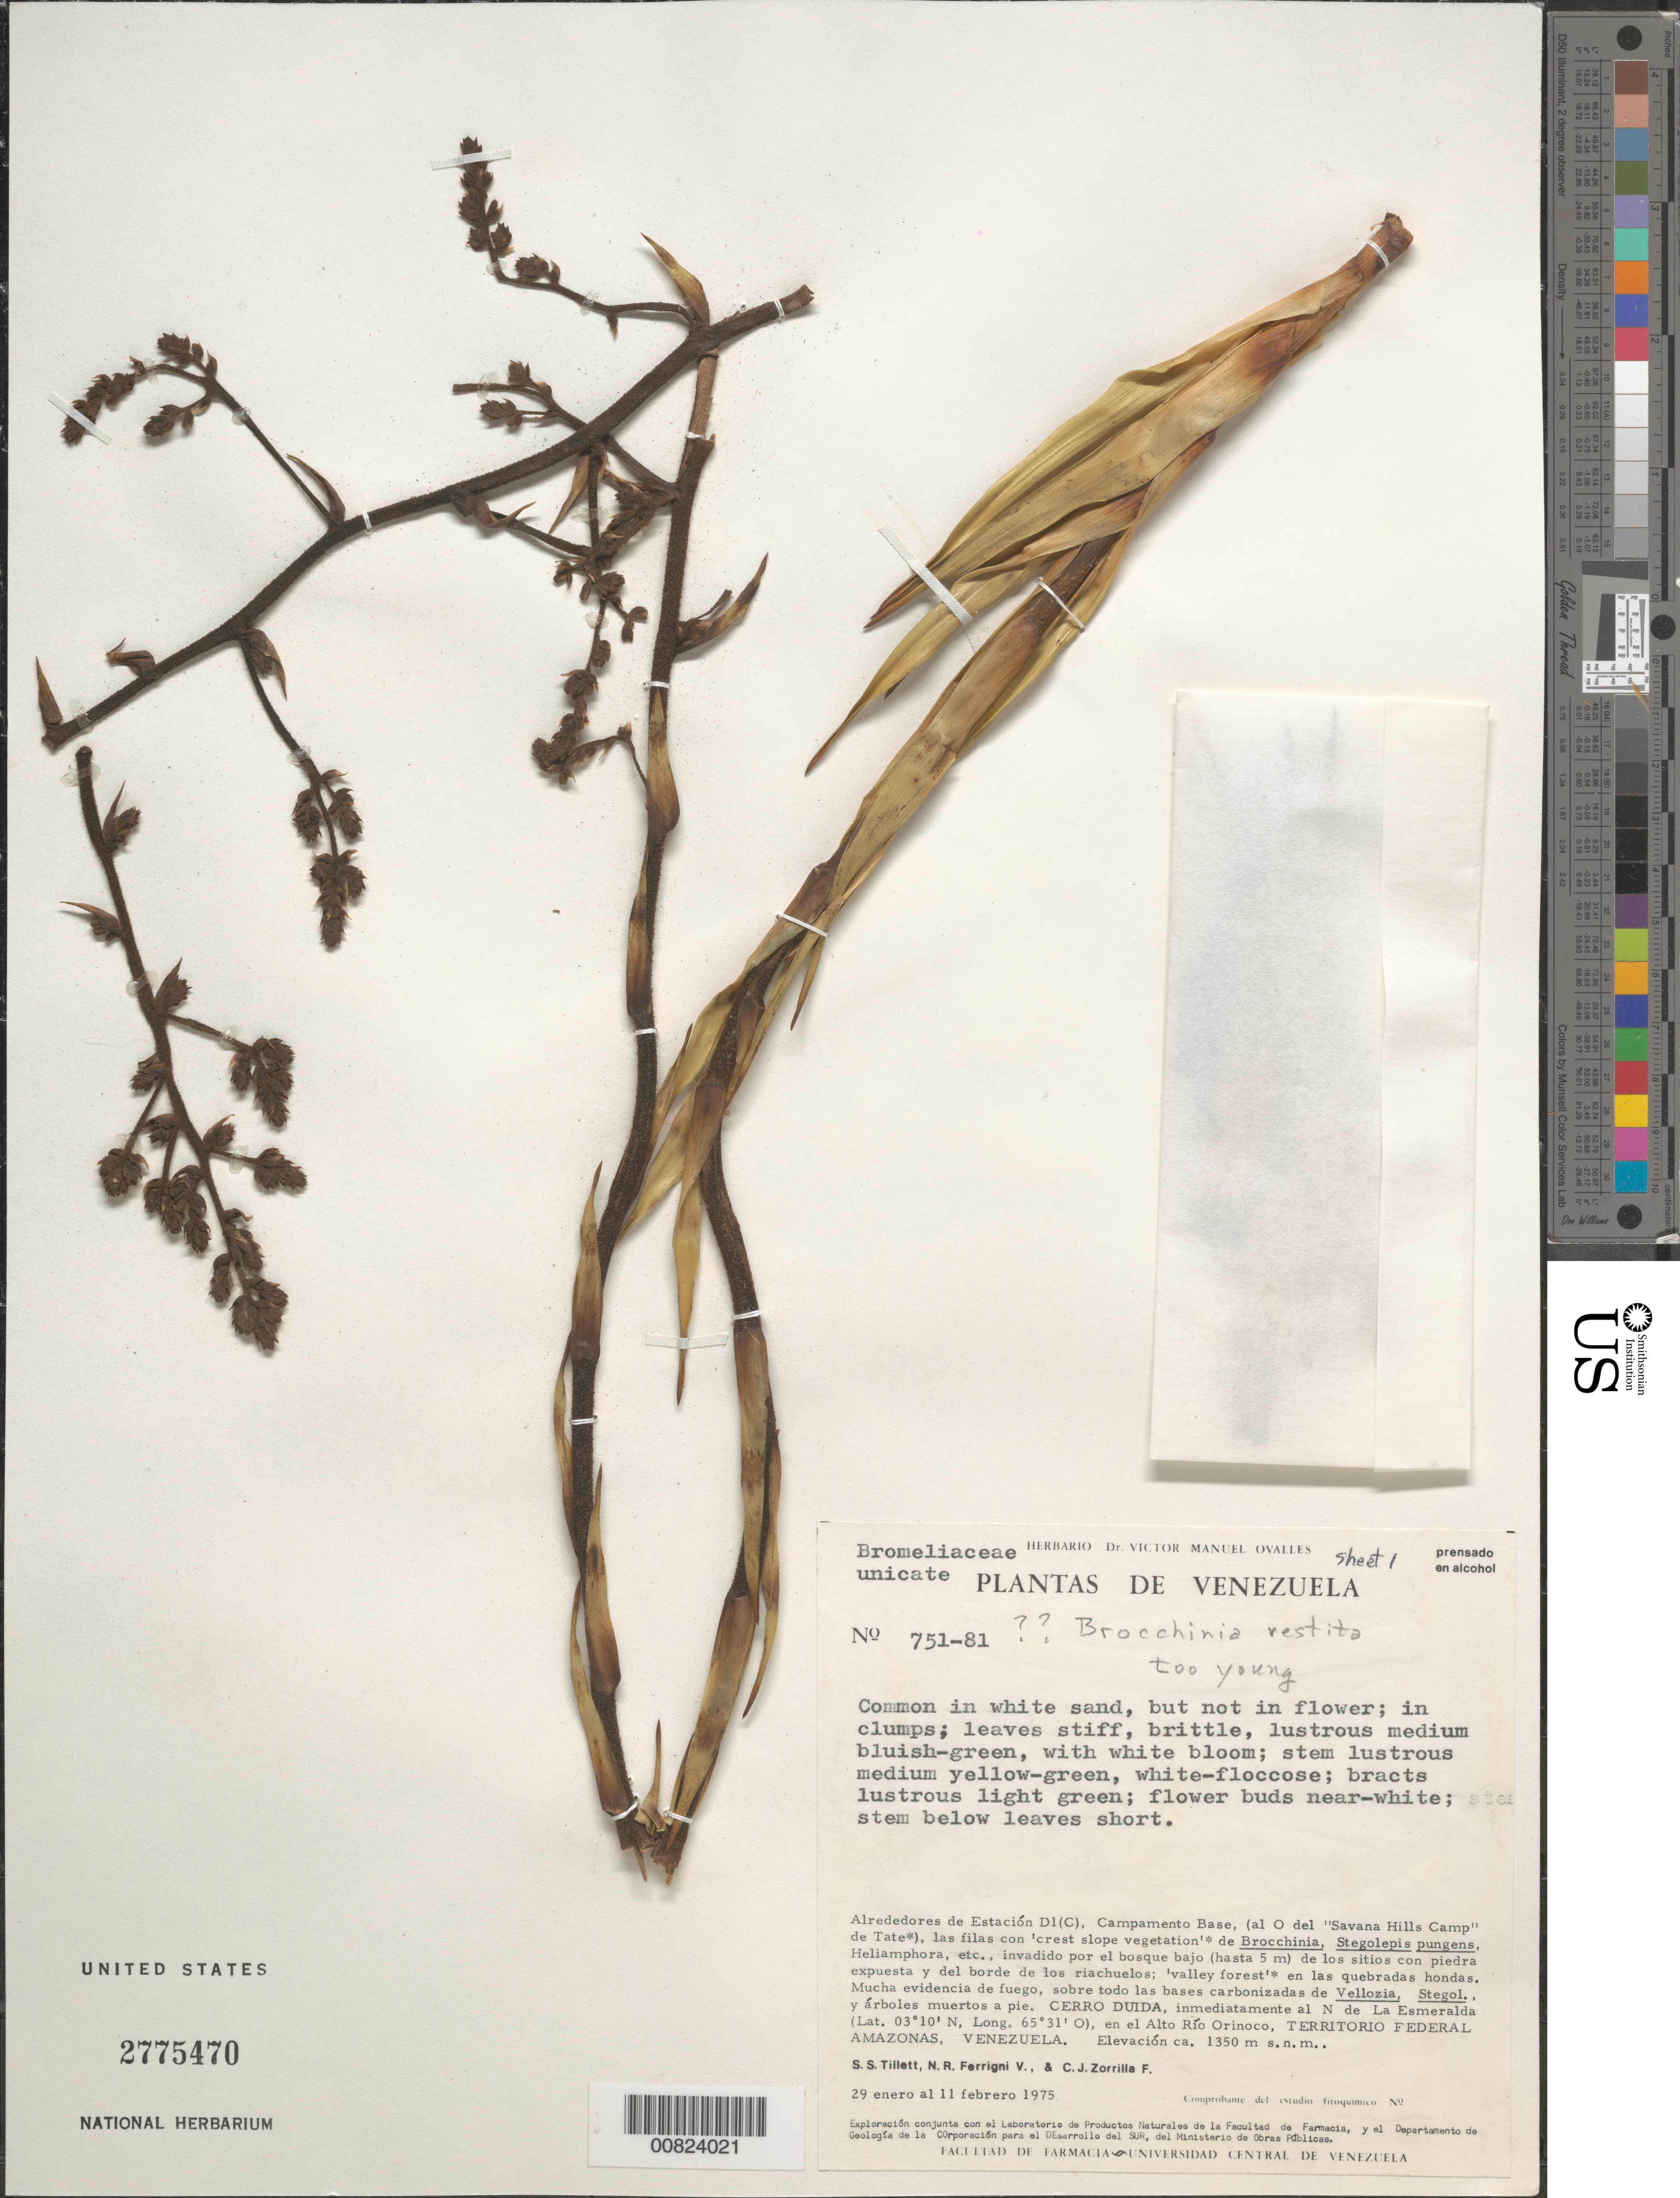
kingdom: Plantae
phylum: Tracheophyta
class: Liliopsida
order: Poales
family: Bromeliaceae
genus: Brocchinia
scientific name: Brocchinia vestita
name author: L.B. Sm.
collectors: S. S. Tillett, N. Ferrigni V. & C. Zorrilla F.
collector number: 751 81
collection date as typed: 29-Jan-75 to 11-Feb-75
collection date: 1975-01-29/1975-02-11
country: Venezuela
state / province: Amazonas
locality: Cerro Duida, N de Esmeralda, Alto Río Orinoco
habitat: White sand. Crest slope veg w Brocchinia, Stegolepsis pungens, Heliamphora, etc. invadido por el bosque bajo (hasta 5m) de los sitios con piedra..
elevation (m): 1350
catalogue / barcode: US 2775470